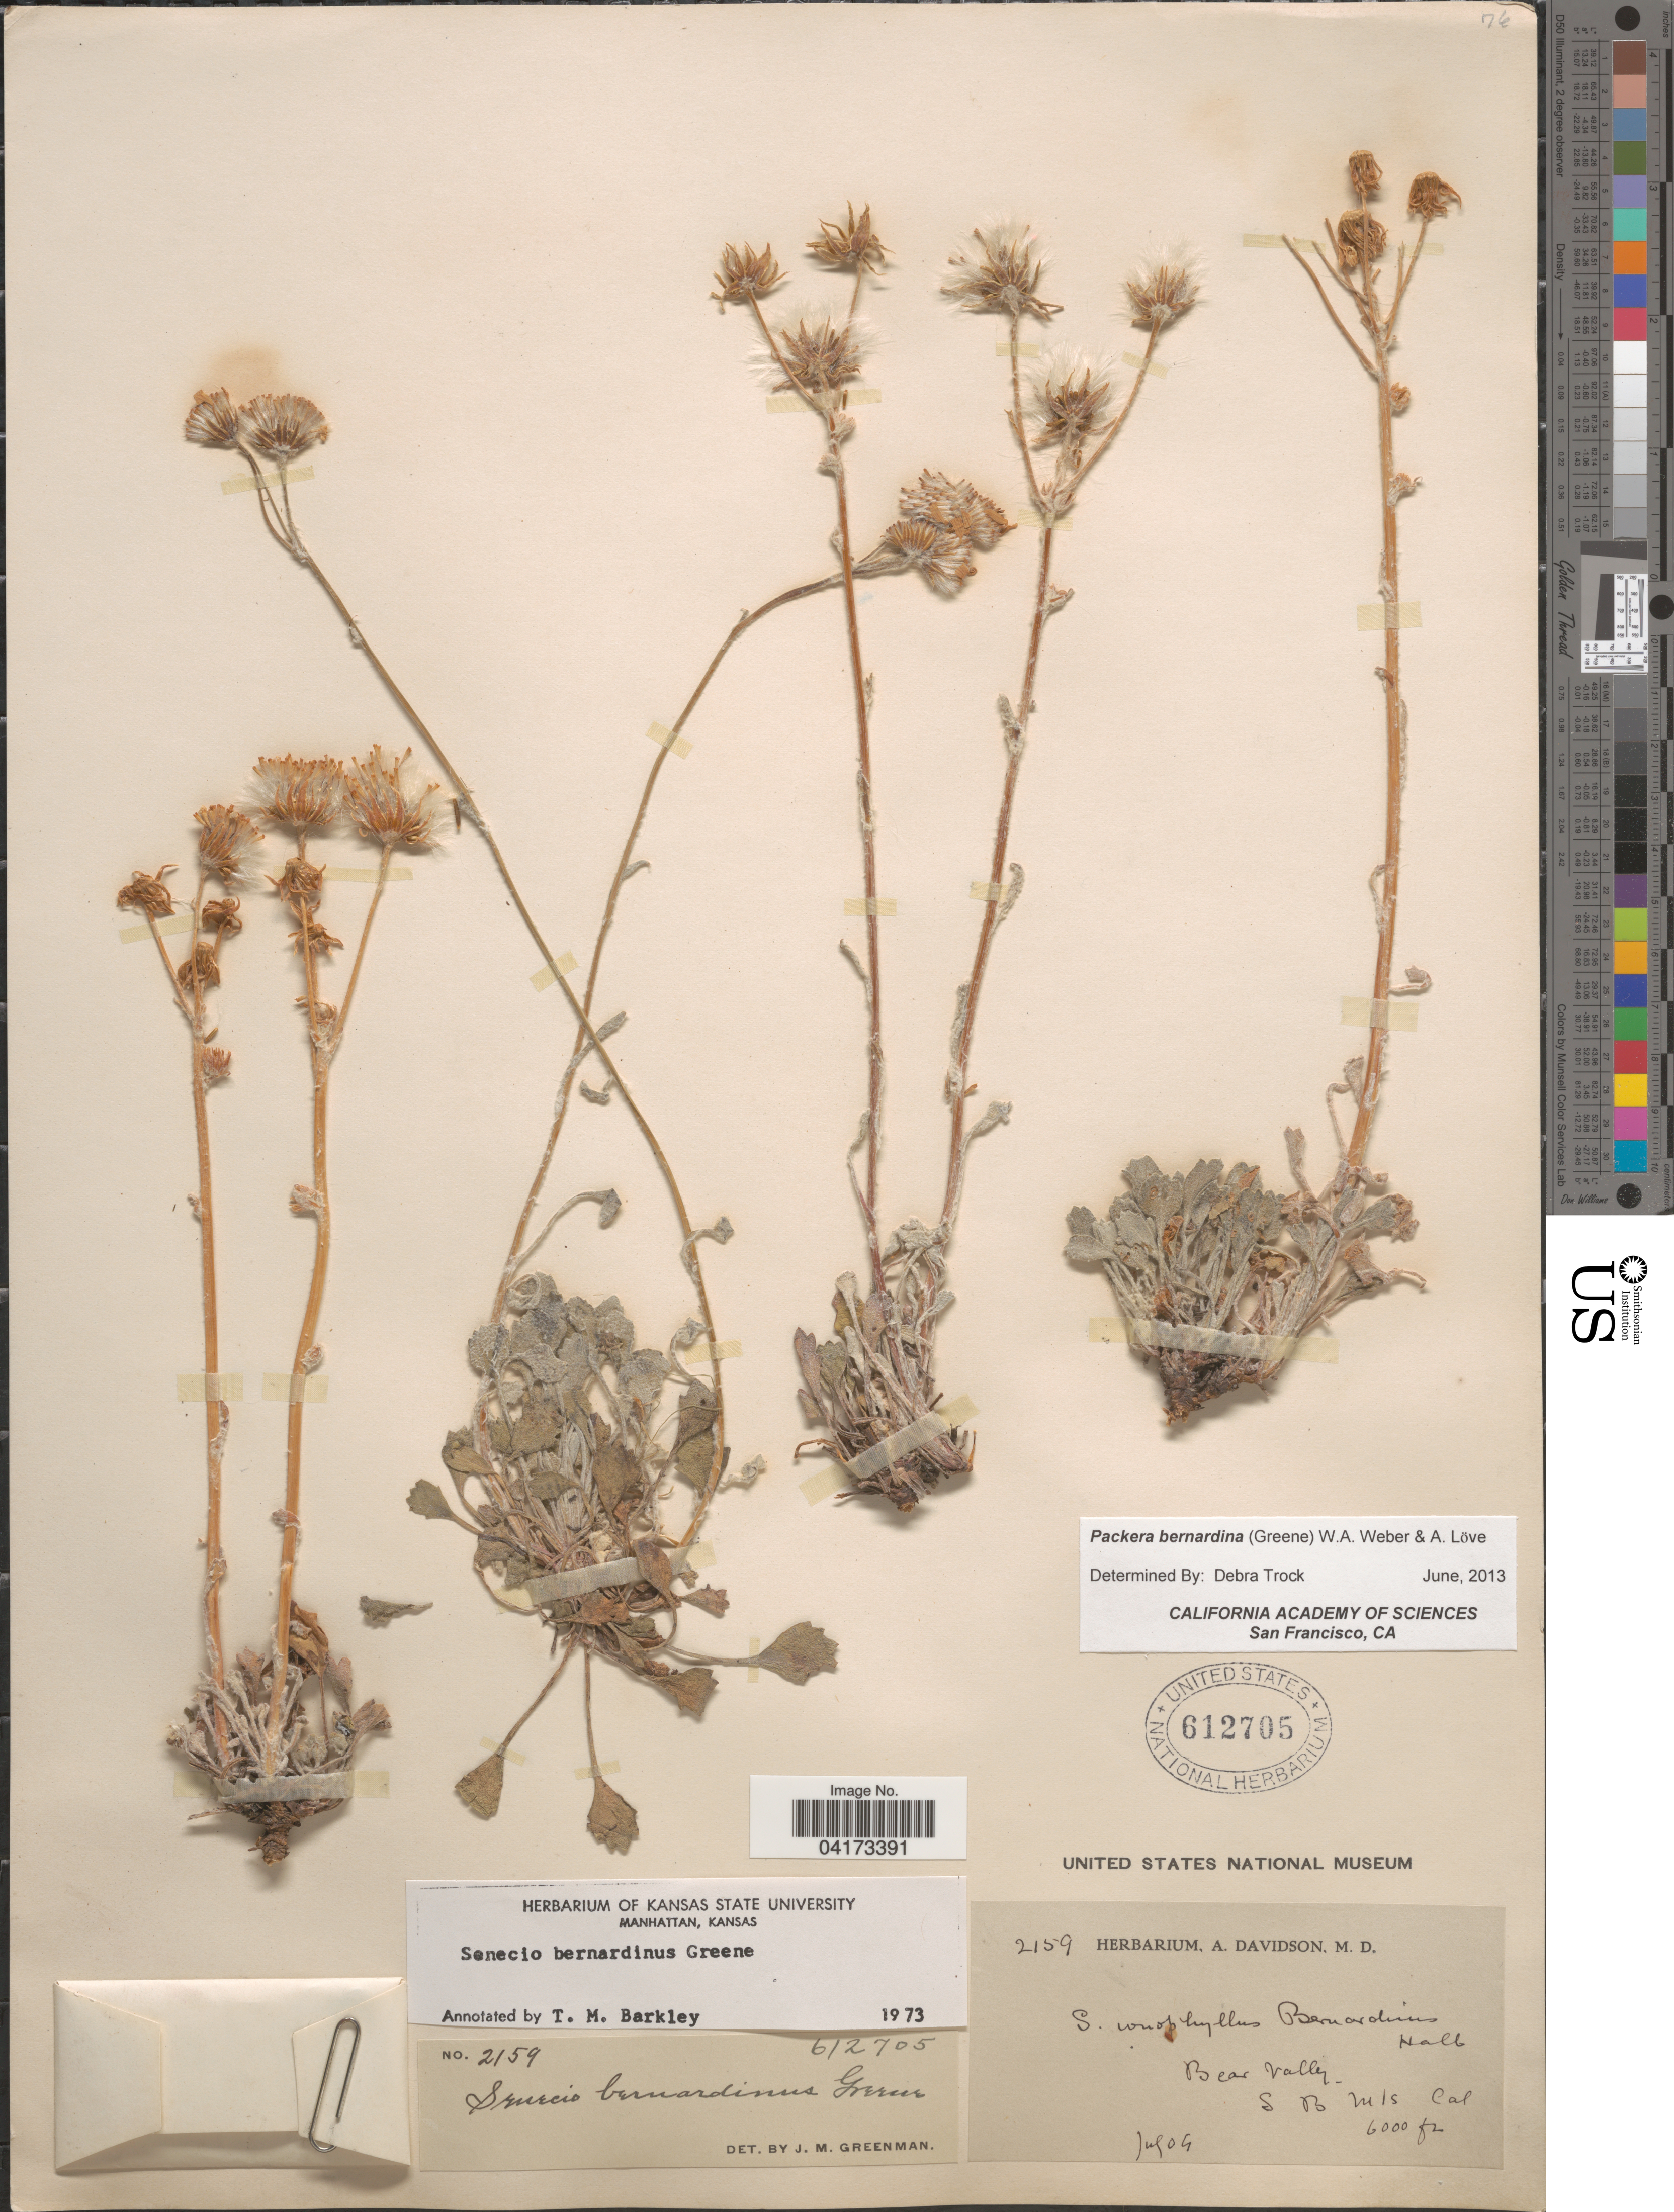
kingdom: Plantae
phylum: Tracheophyta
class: Magnoliopsida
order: Asterales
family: Asteraceae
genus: Packera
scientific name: Packera bernardina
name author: (Greene) W.A. Weber & Á. Löve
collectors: ex herb. A. Davidson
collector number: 2159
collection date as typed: Transcribed d/m/y: /7/4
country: United States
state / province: California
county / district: San Bernardino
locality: Bear Valley, S B Mts.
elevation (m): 1829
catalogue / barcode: US 612705